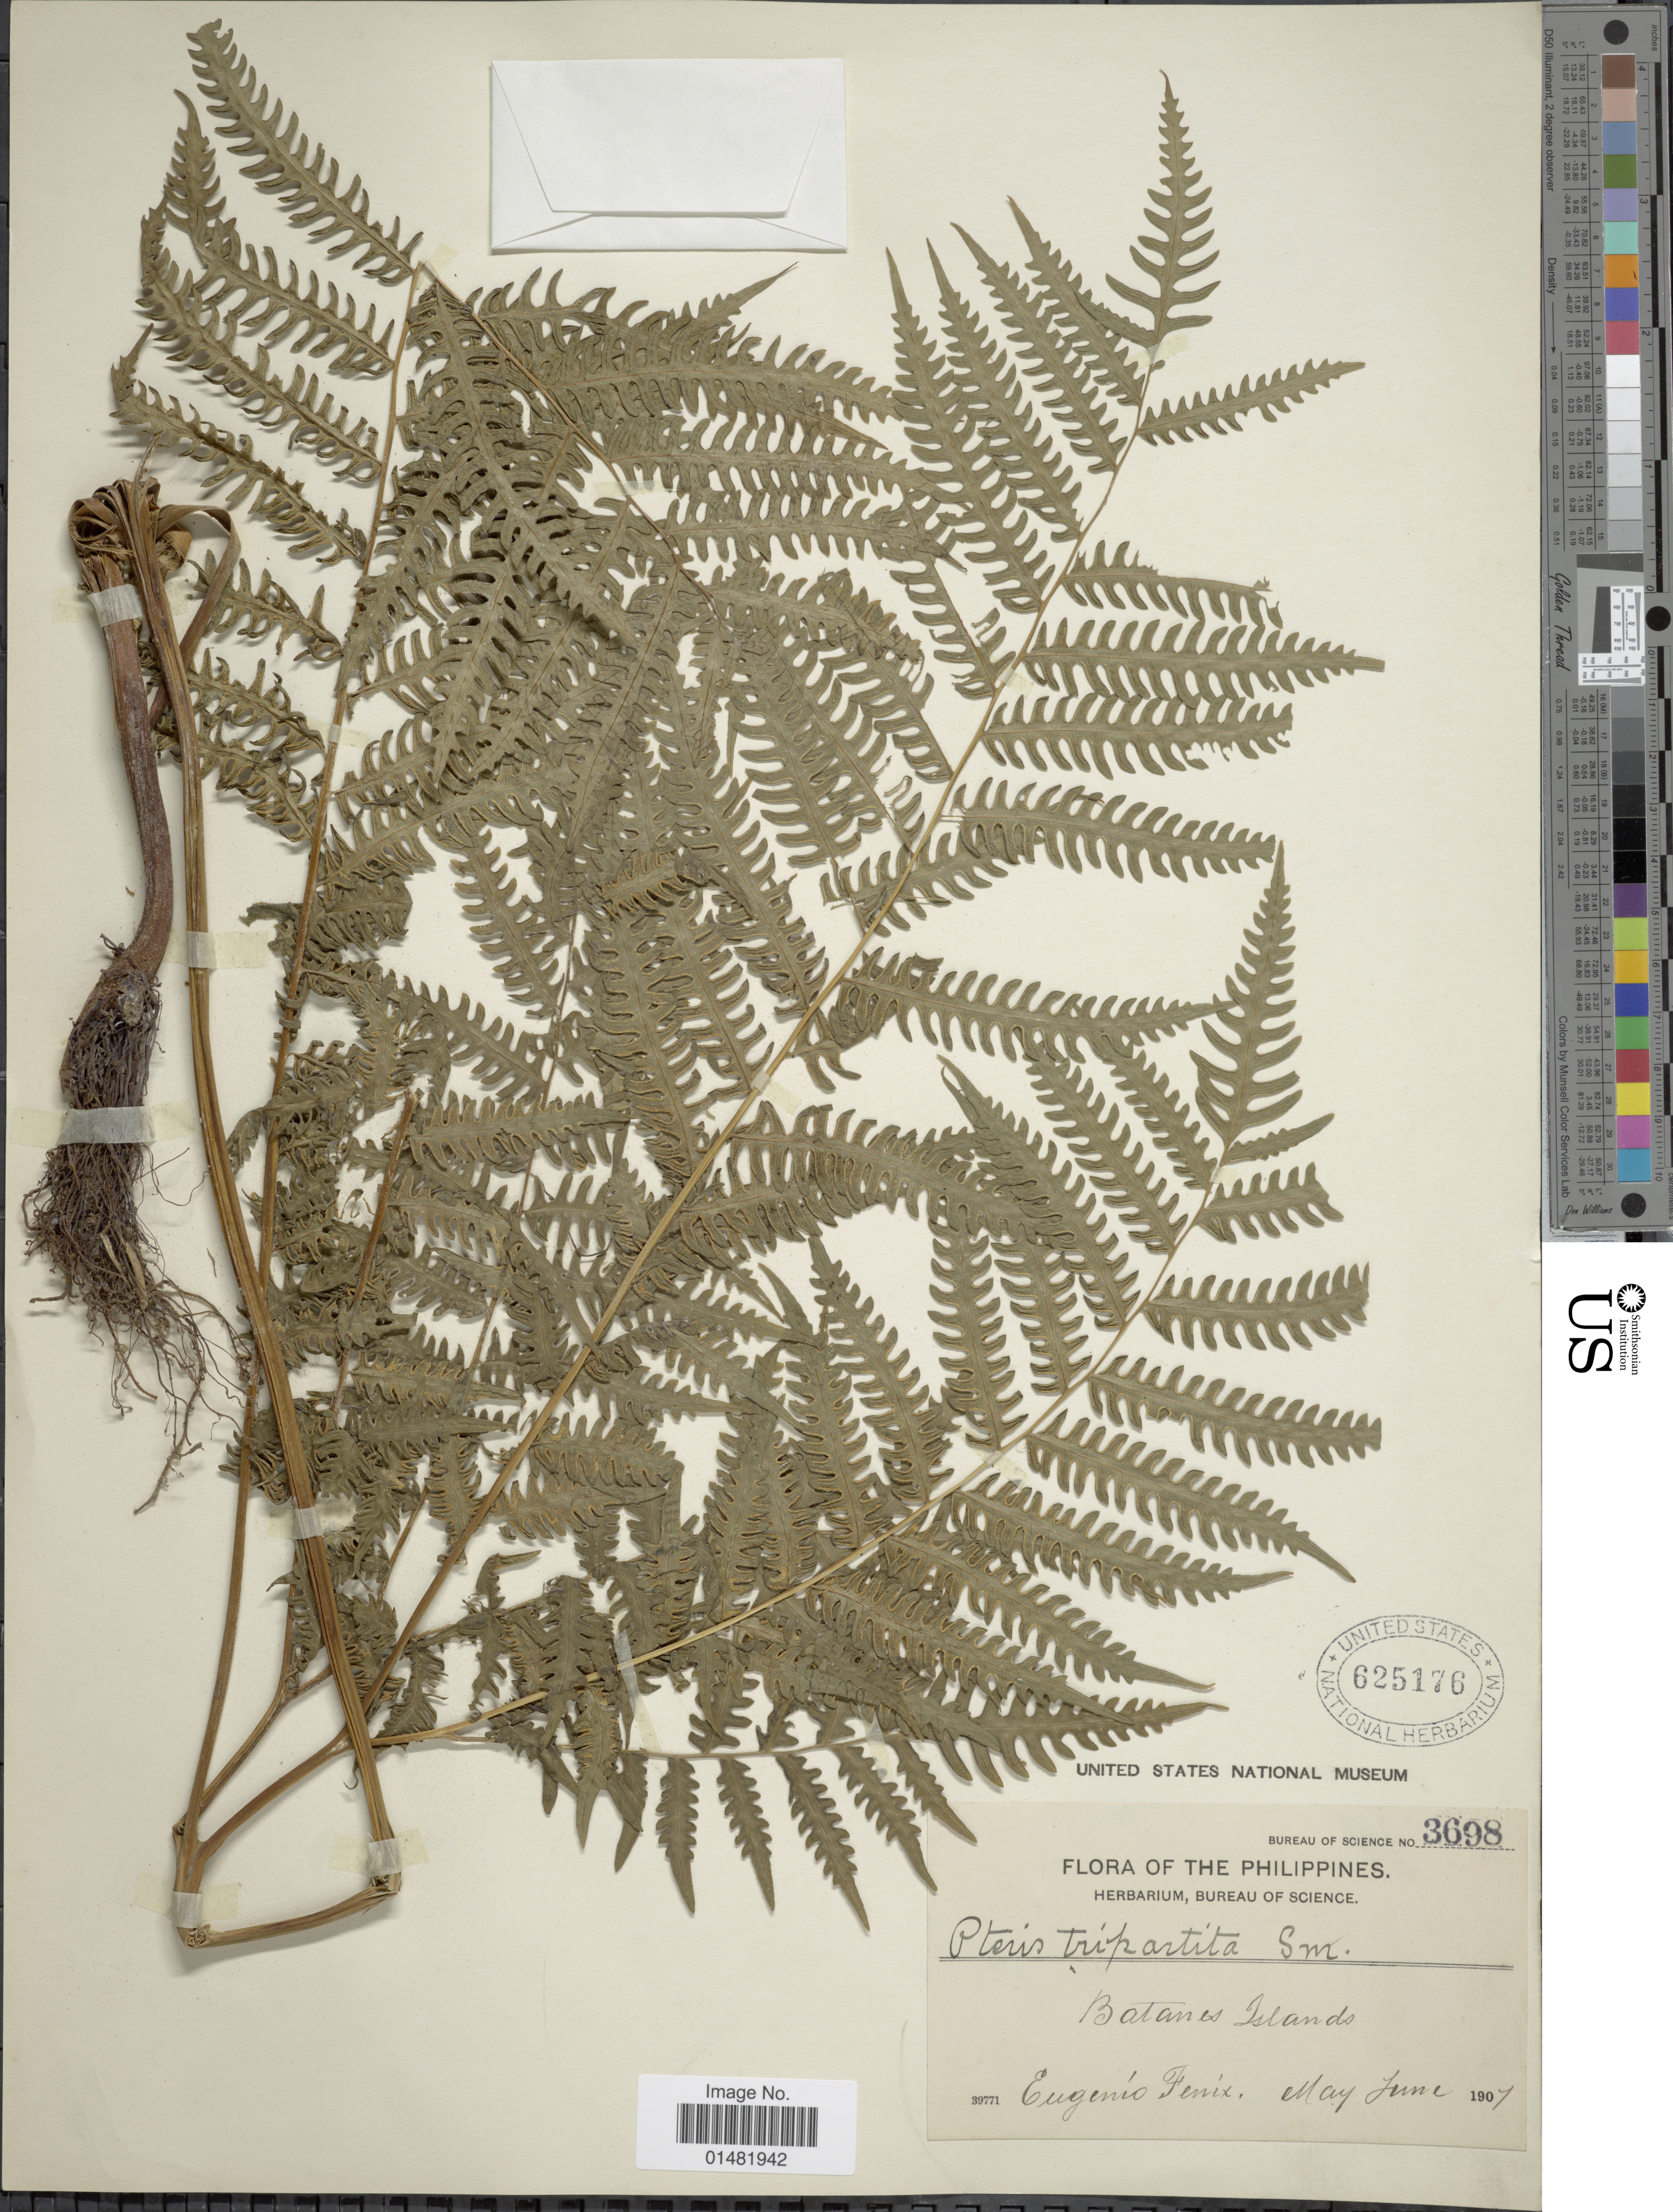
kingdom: Plantae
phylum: Tracheophyta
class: Polypodiopsida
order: Polypodiales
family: Pteridaceae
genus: Pteris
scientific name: Pteris tripartita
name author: Sw.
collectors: E. Fenix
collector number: Bureau of Science 3698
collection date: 1907-05/1907-06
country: Philippines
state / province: Cagayan Valley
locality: Batanes Islands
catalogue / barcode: US 625176